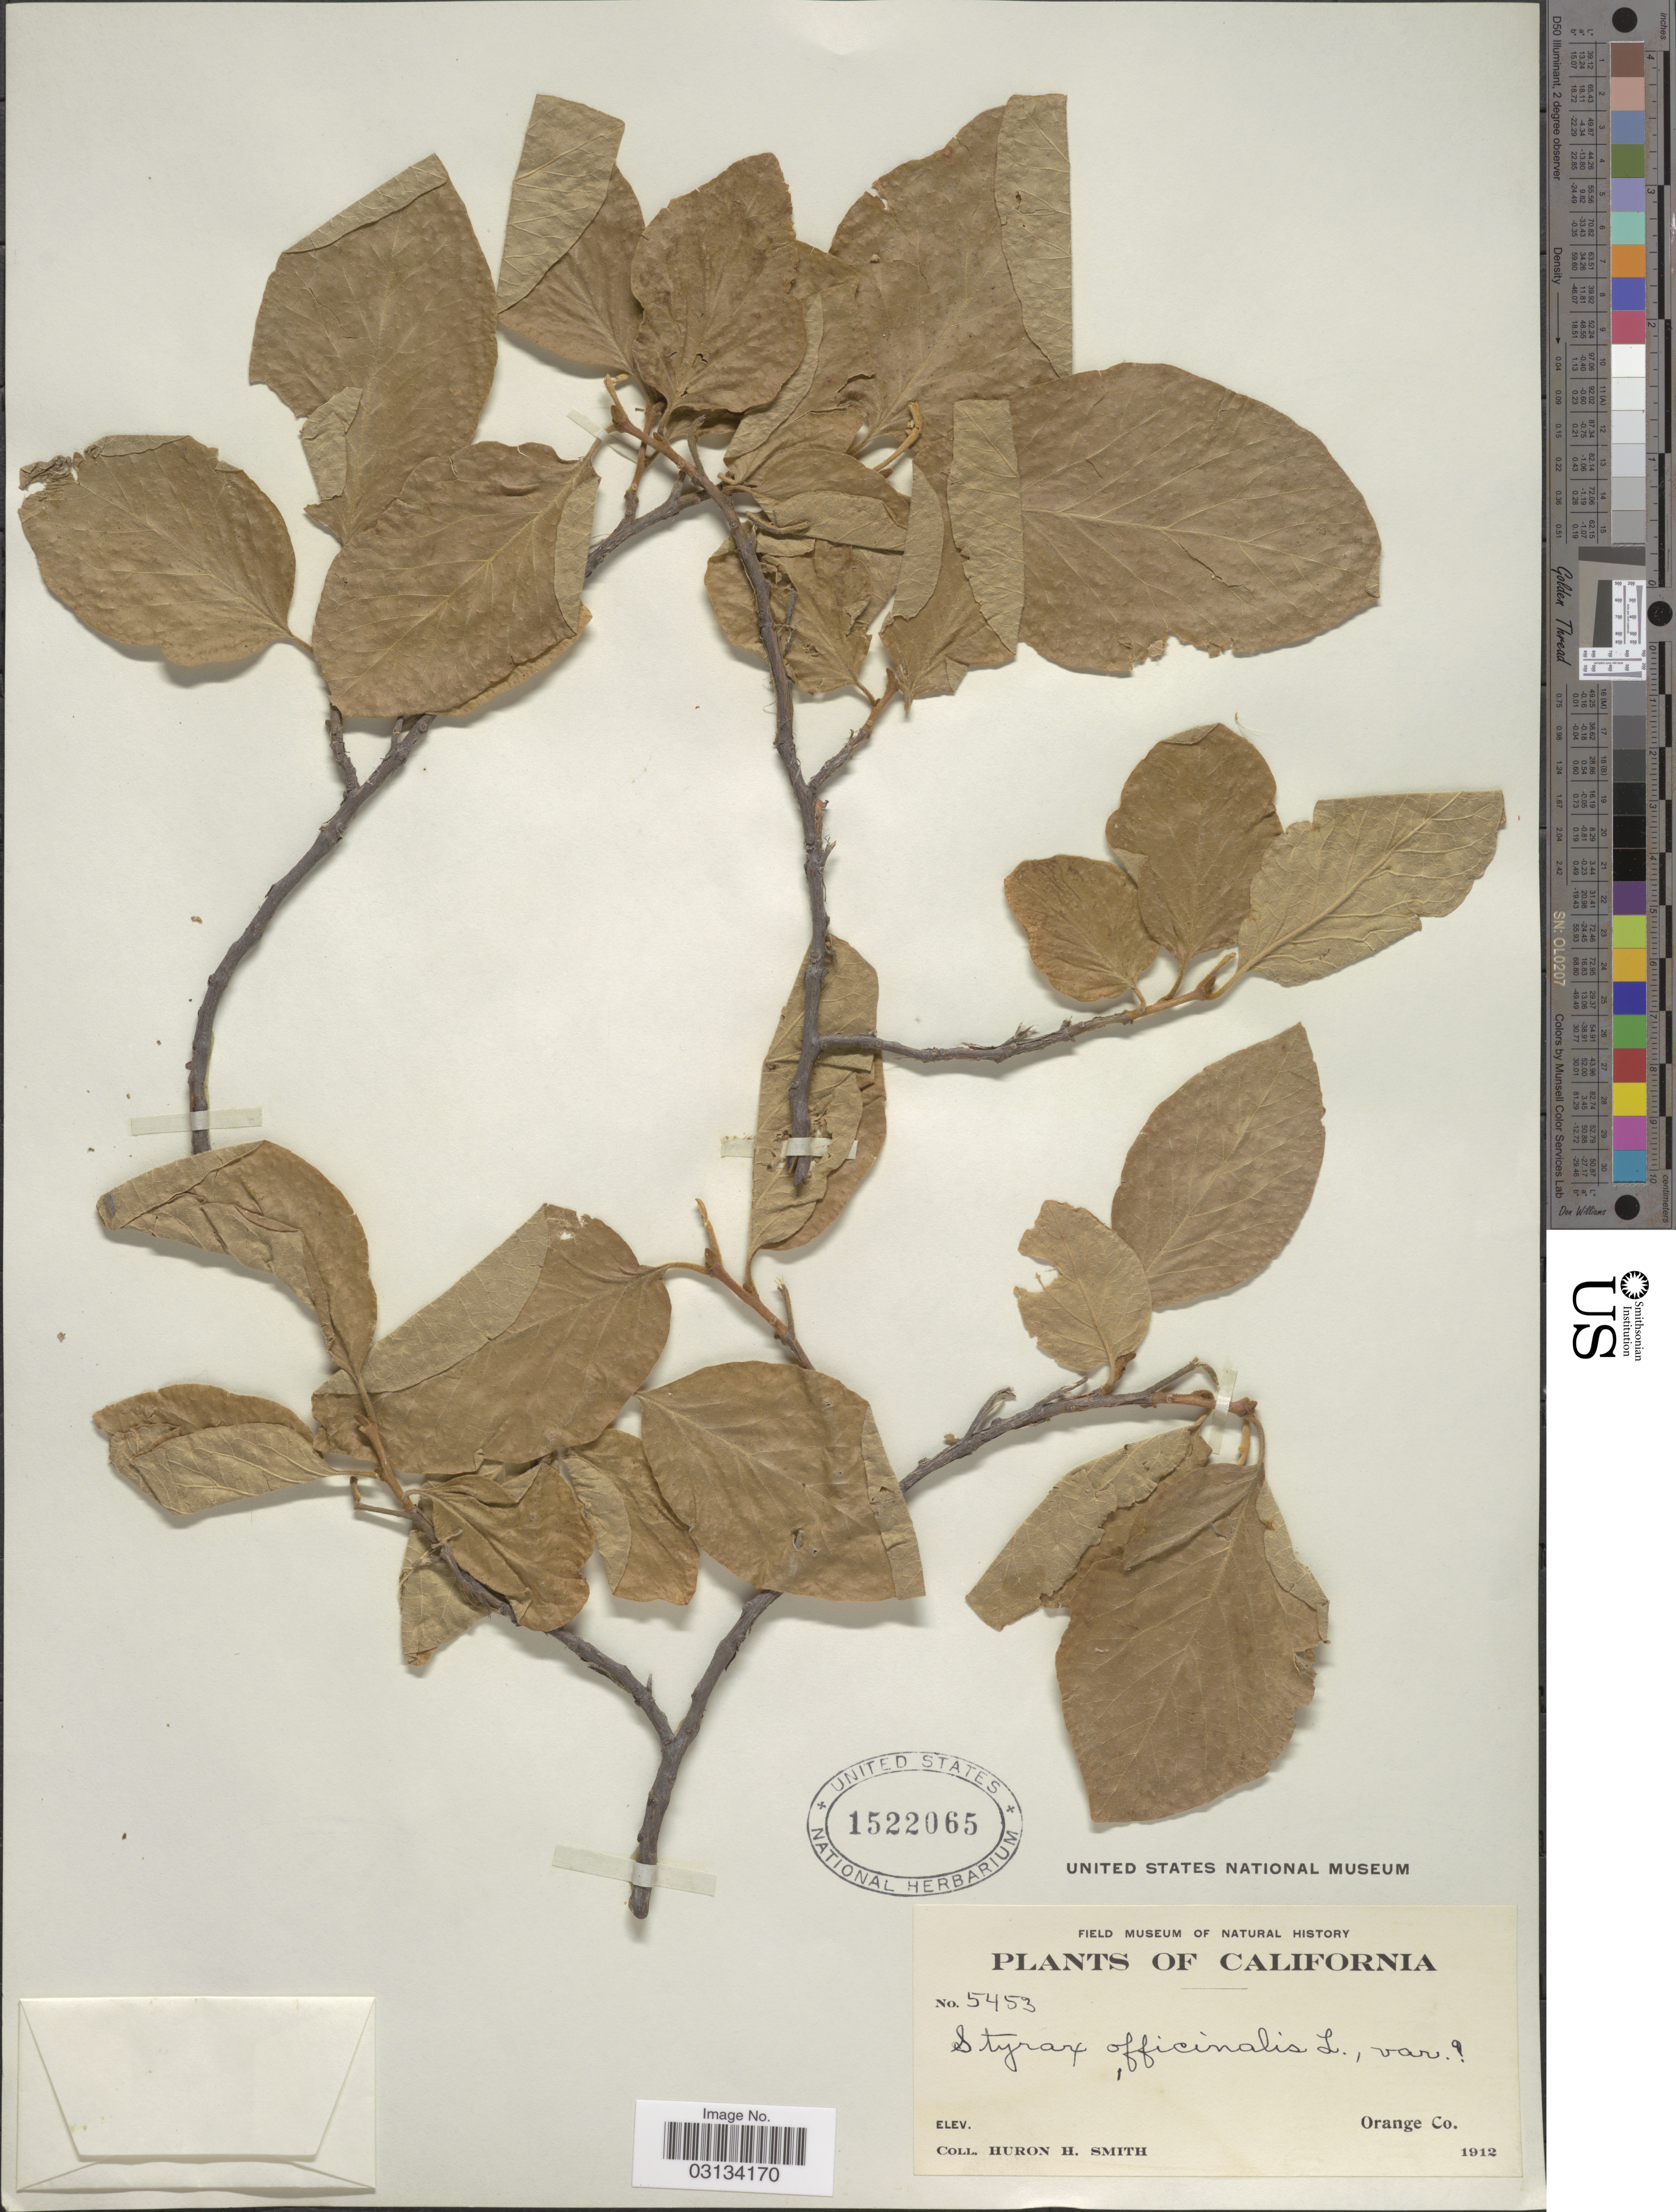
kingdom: Plantae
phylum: Tracheophyta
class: Magnoliopsida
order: Ericales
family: Styracaceae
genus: Styrax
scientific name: Styrax californicus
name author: Torr.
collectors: Huron H. Smith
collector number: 5453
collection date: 1912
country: United States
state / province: California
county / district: Orange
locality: Orange Co.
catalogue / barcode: US 1522065